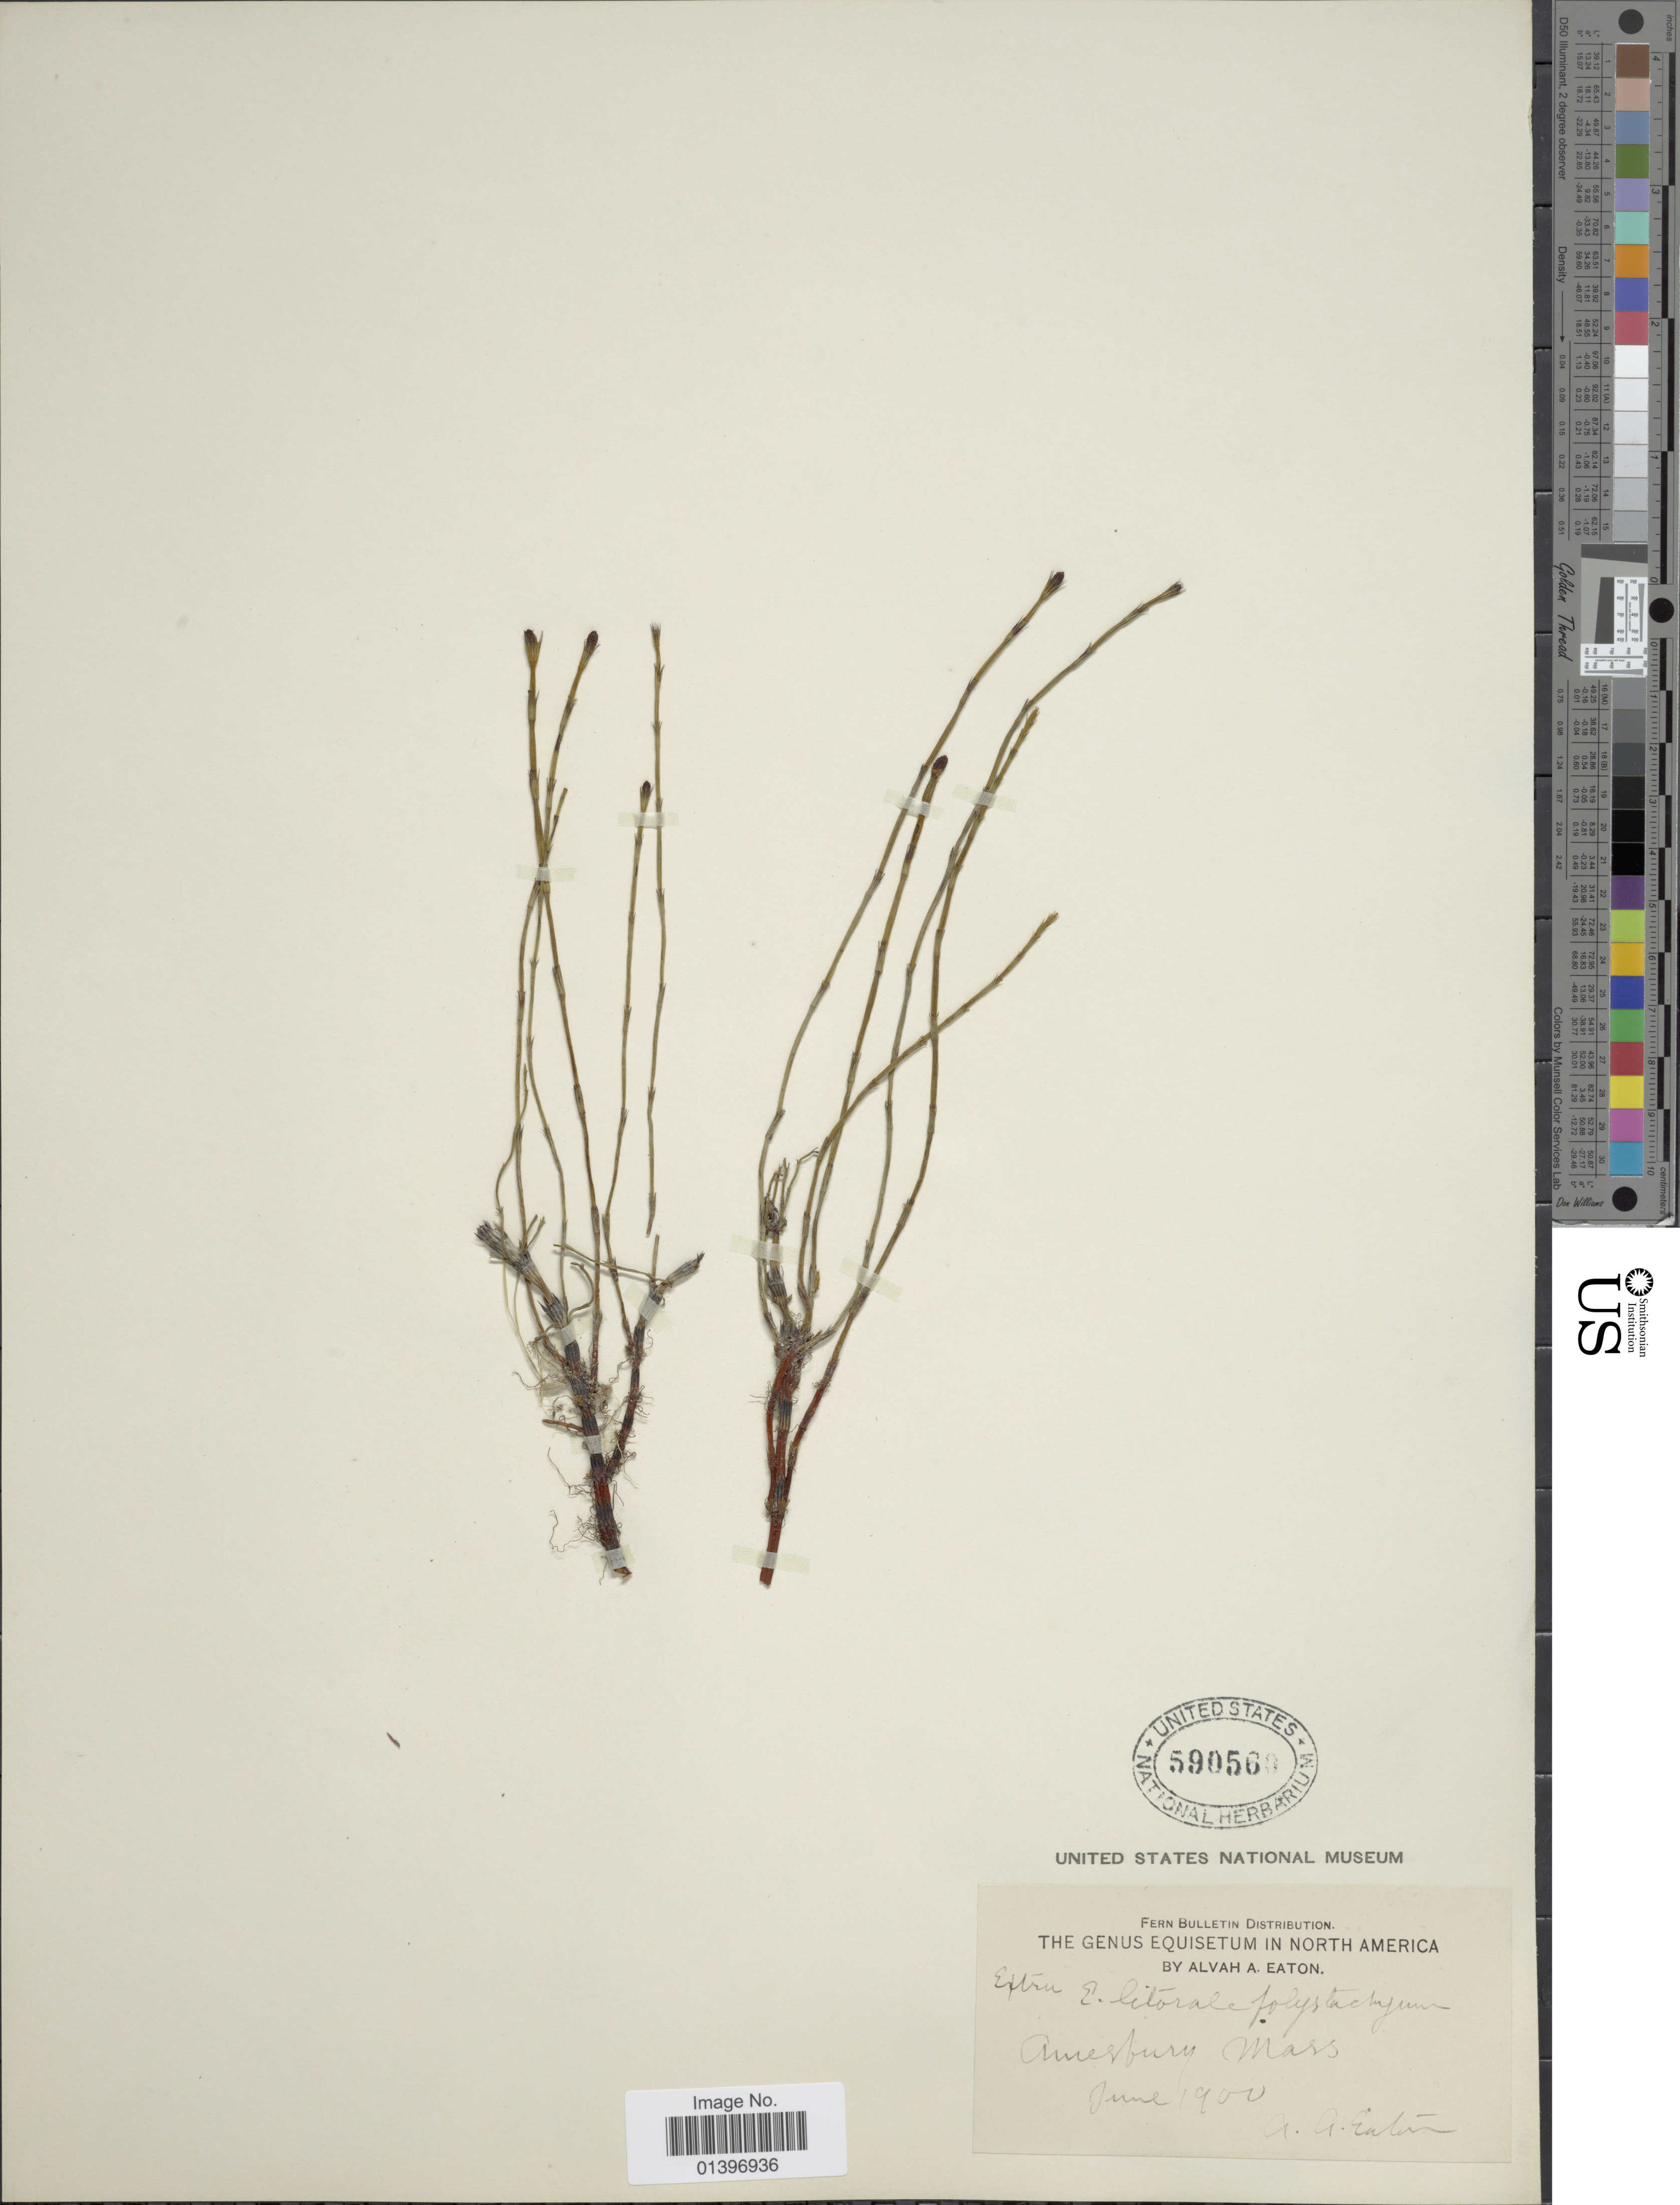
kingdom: Plantae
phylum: Tracheophyta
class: Polypodiopsida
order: Equisetales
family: Equisetaceae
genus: Equisetum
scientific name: Equisetum x litorale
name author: Kuhlw.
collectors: A. A. Eaton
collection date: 1900-06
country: United States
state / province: Massachusetts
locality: Amesbury, Mass.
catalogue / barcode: US 590560